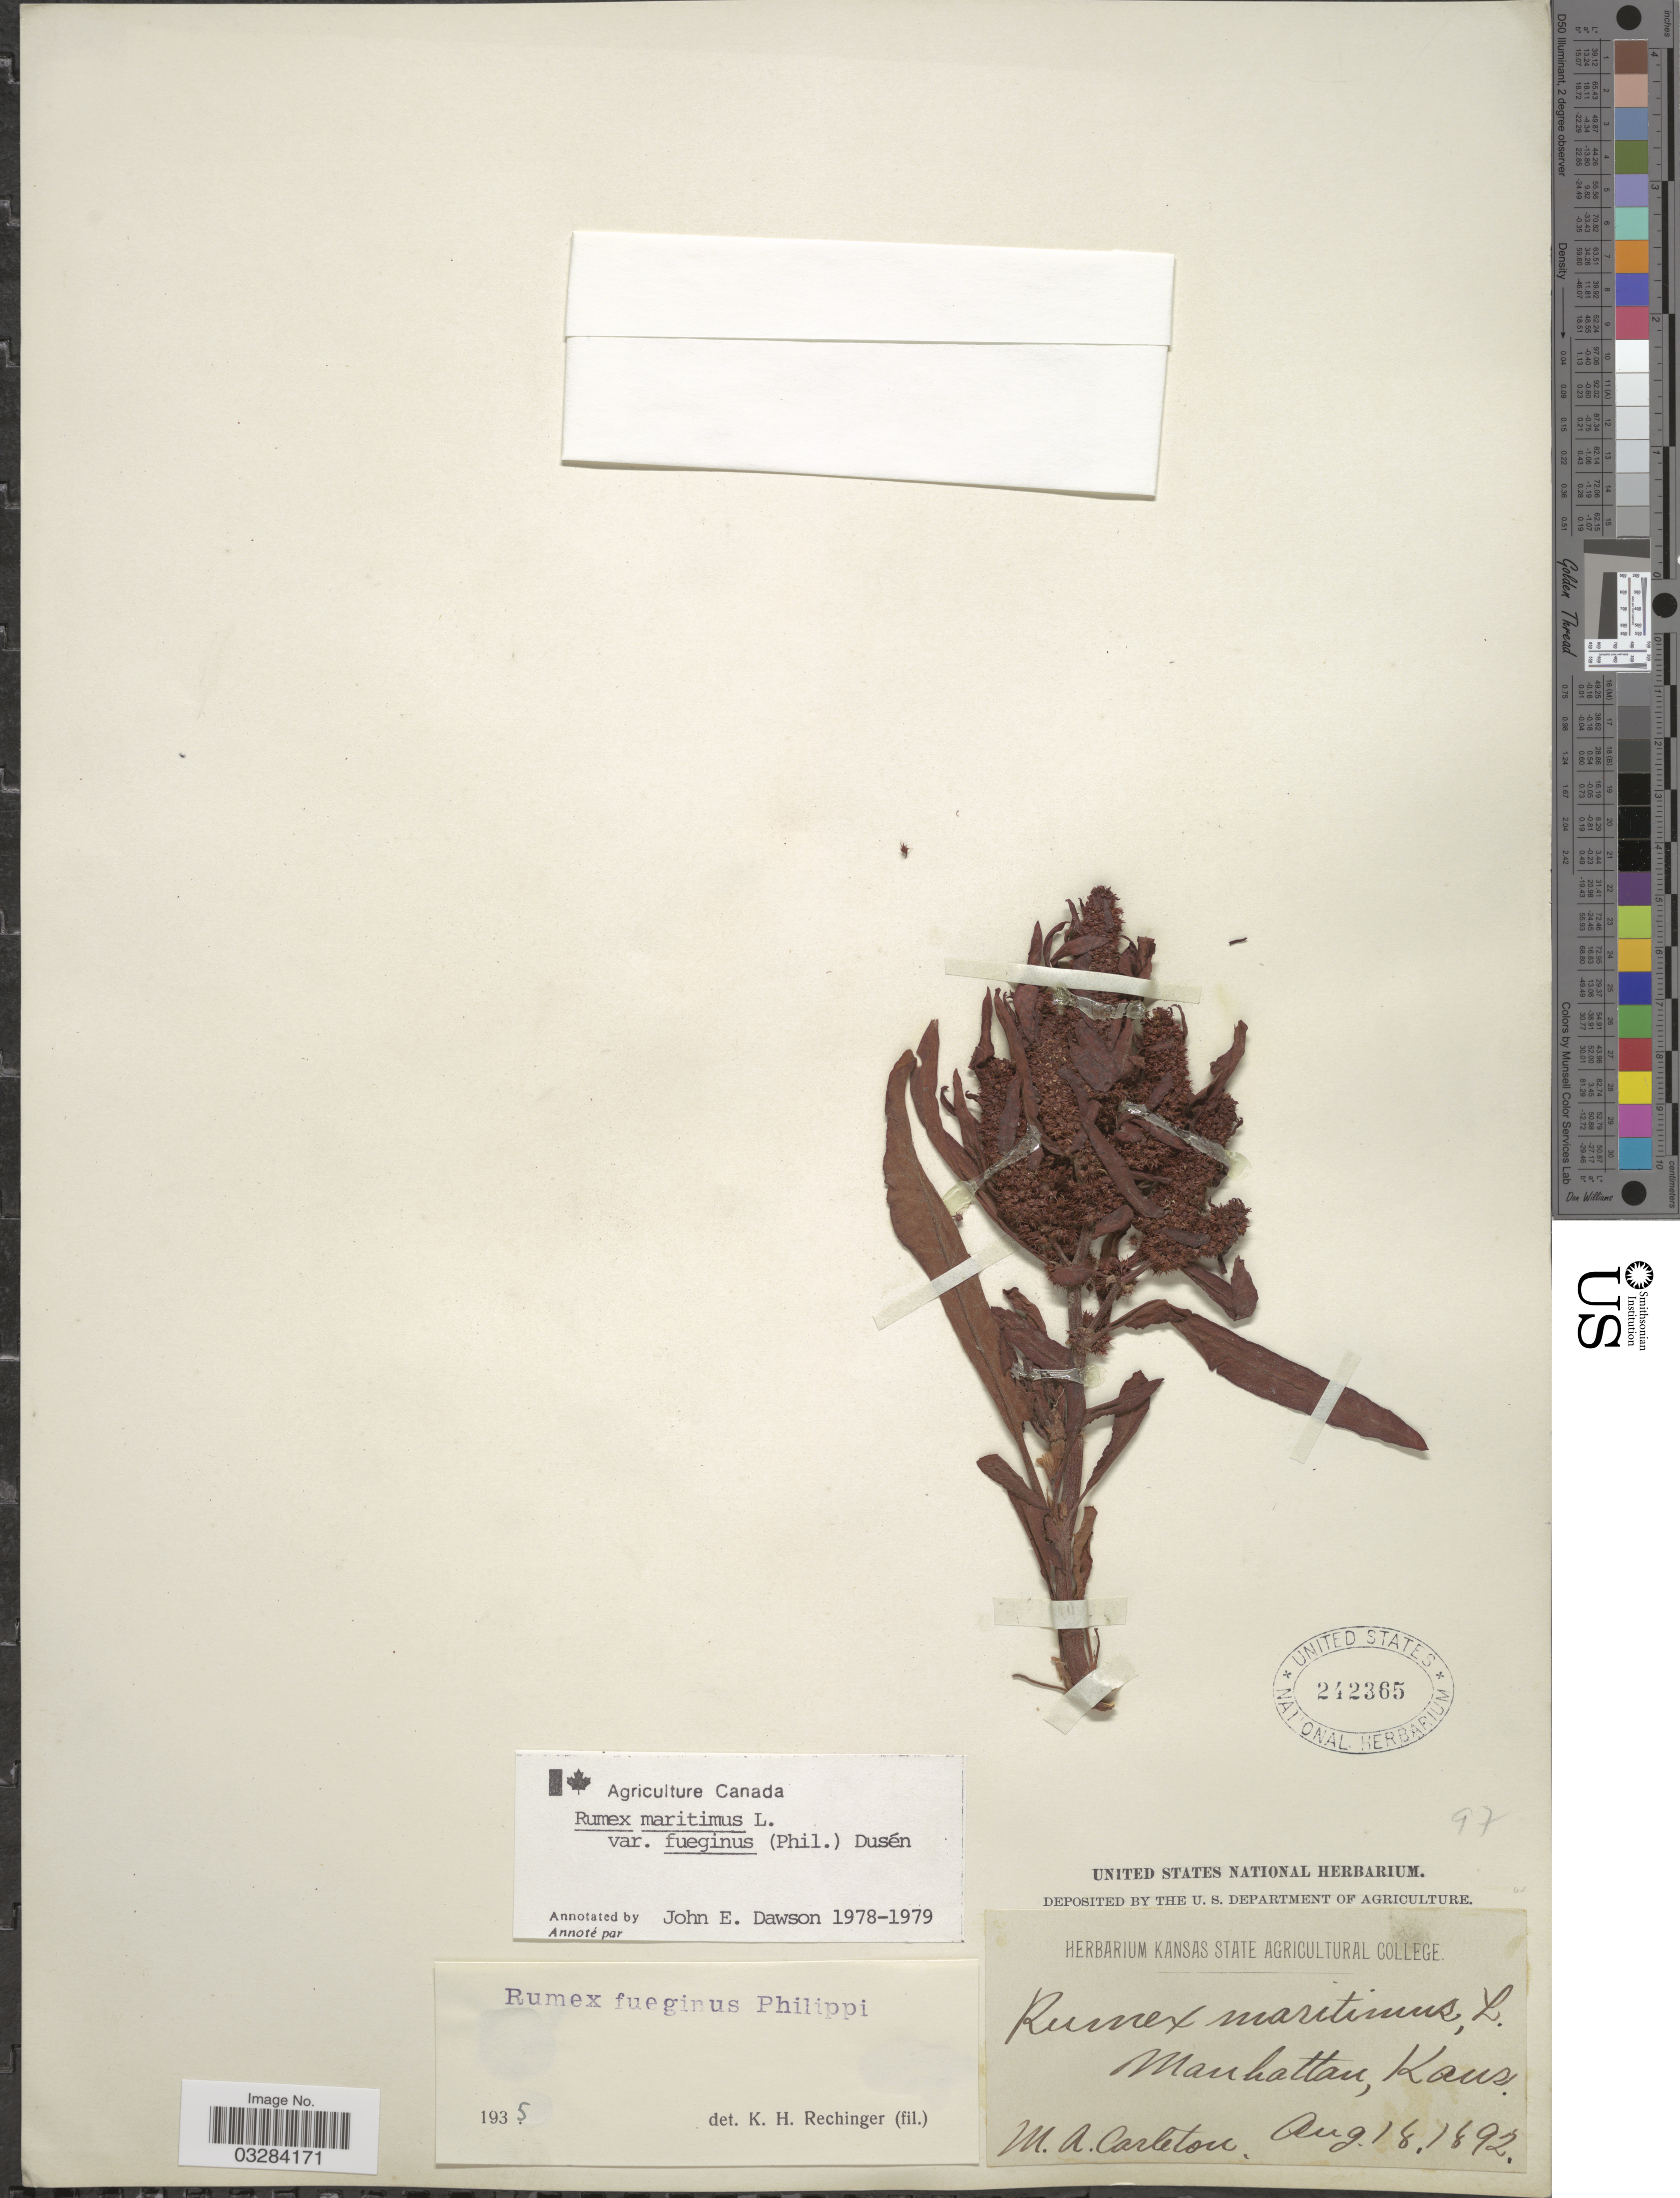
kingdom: Plantae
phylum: Tracheophyta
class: Magnoliopsida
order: Caryophyllales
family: Polygonaceae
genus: Rumex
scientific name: Rumex maritimus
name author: L.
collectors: M. A. Carleton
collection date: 1892-08-18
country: United States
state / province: Kansas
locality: Manhattan.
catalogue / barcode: US 242365